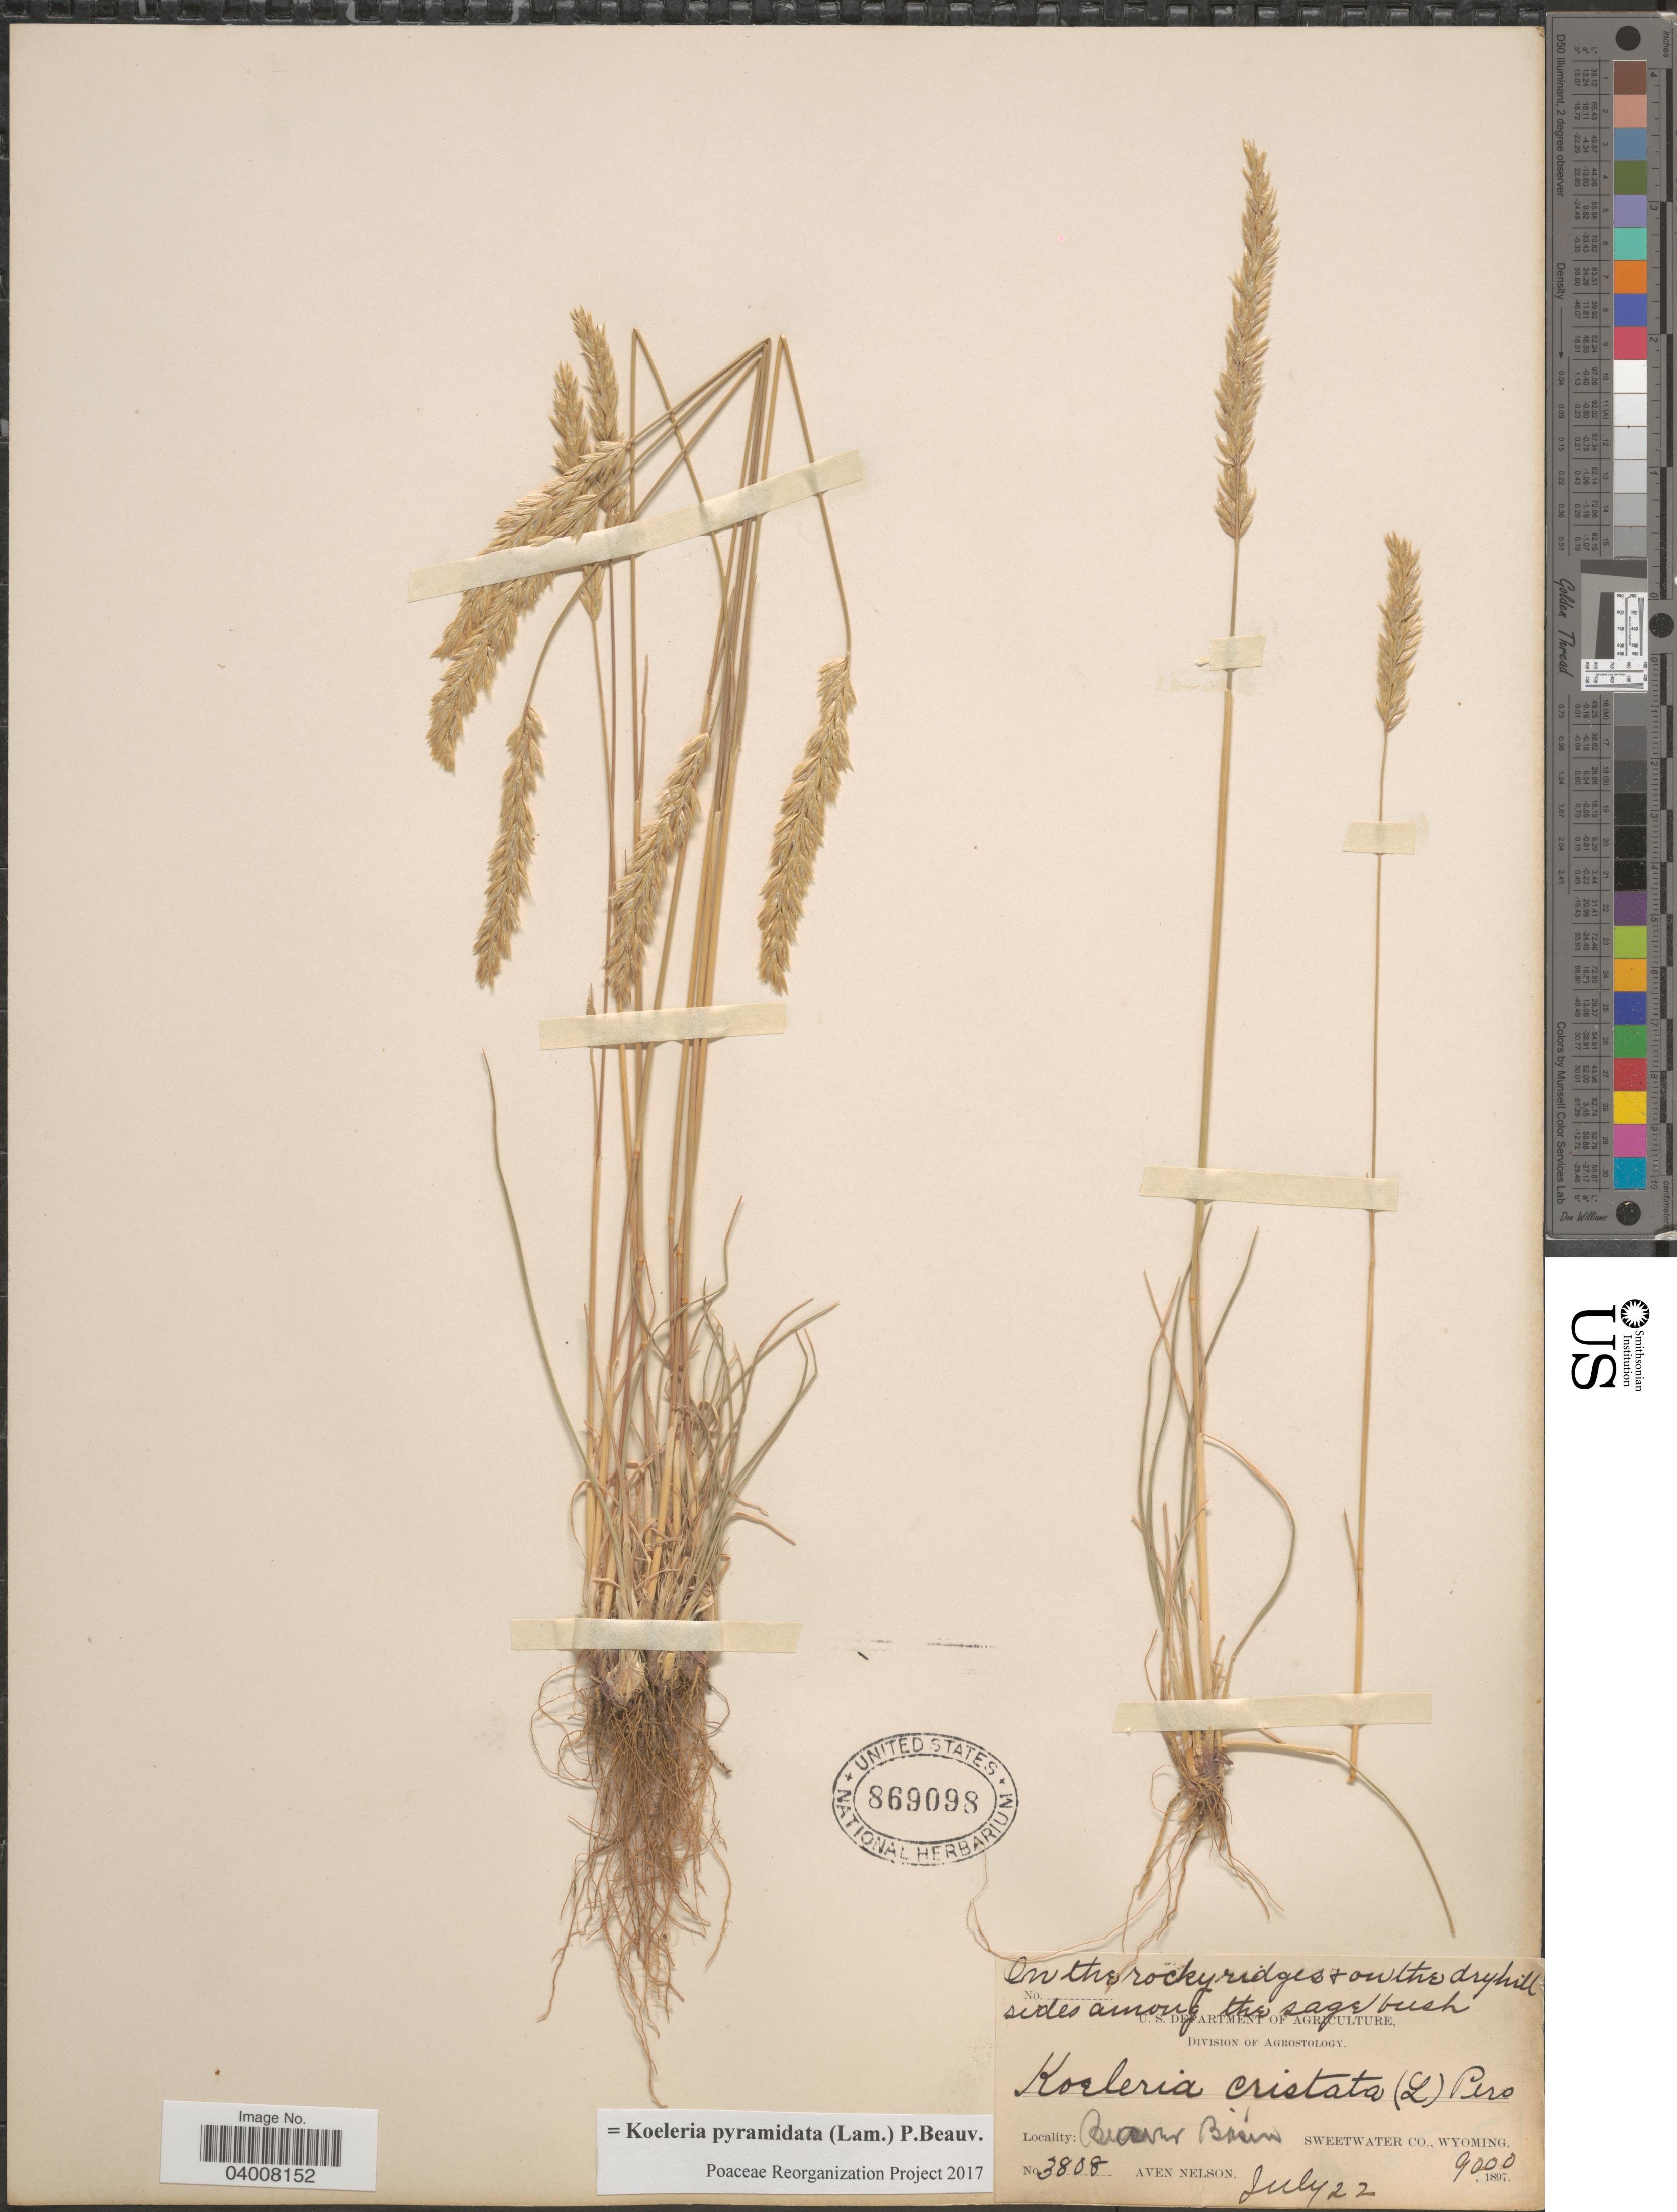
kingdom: Plantae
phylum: Tracheophyta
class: Liliopsida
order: Poales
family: Poaceae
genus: Koeleria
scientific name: Koeleria pyramidata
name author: (Lam.) P. Beauv.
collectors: A. Nelson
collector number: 3808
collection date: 1897-07-22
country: United States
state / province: Wyoming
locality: Beaver Basin. Sweetwater Co.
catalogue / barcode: US 869098